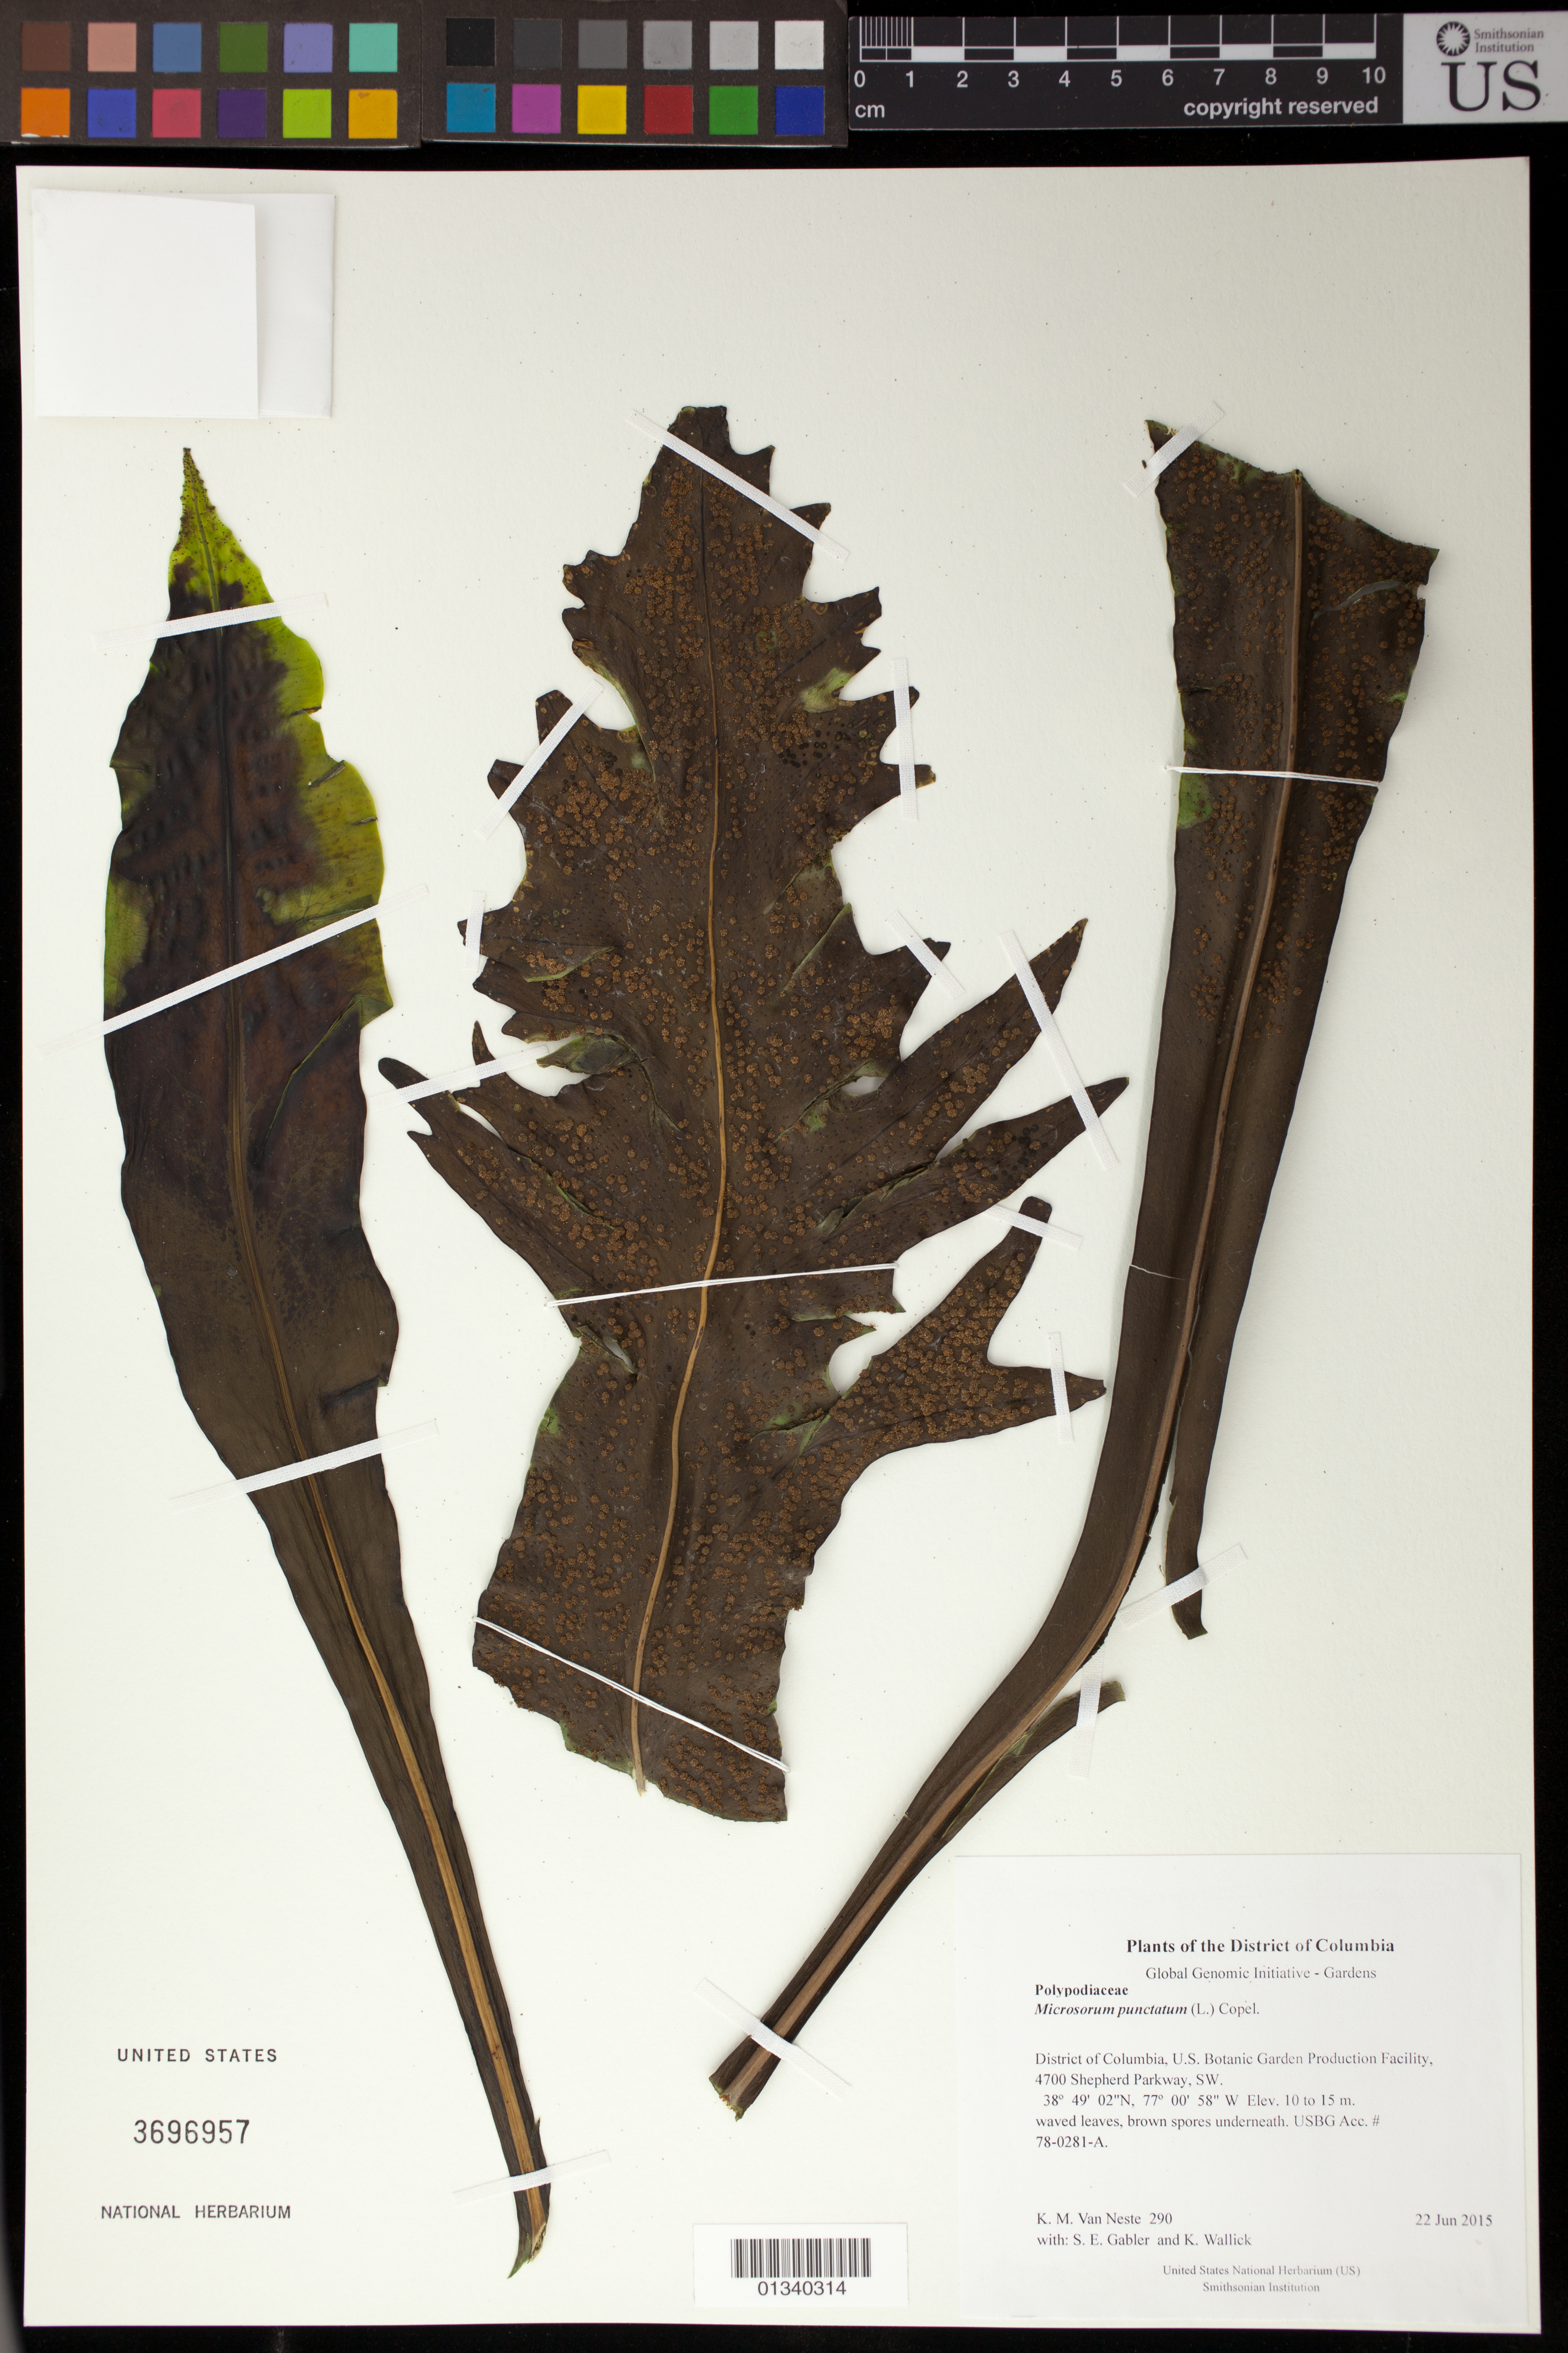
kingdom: Plantae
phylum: Tracheophyta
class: Polypodiopsida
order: Polypodiales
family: Polypodiaceae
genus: Microsorum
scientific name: Microsorum punctatum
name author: (L.) Copel.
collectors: K. M. Van Neste, S. E. Gabler & K. Wallick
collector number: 290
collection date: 2015-06-22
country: United States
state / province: District of Columbia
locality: U.S. Botanic Garden Production Facility, 4700 Shepherd Parkway, SW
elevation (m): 10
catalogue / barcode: US 3696957